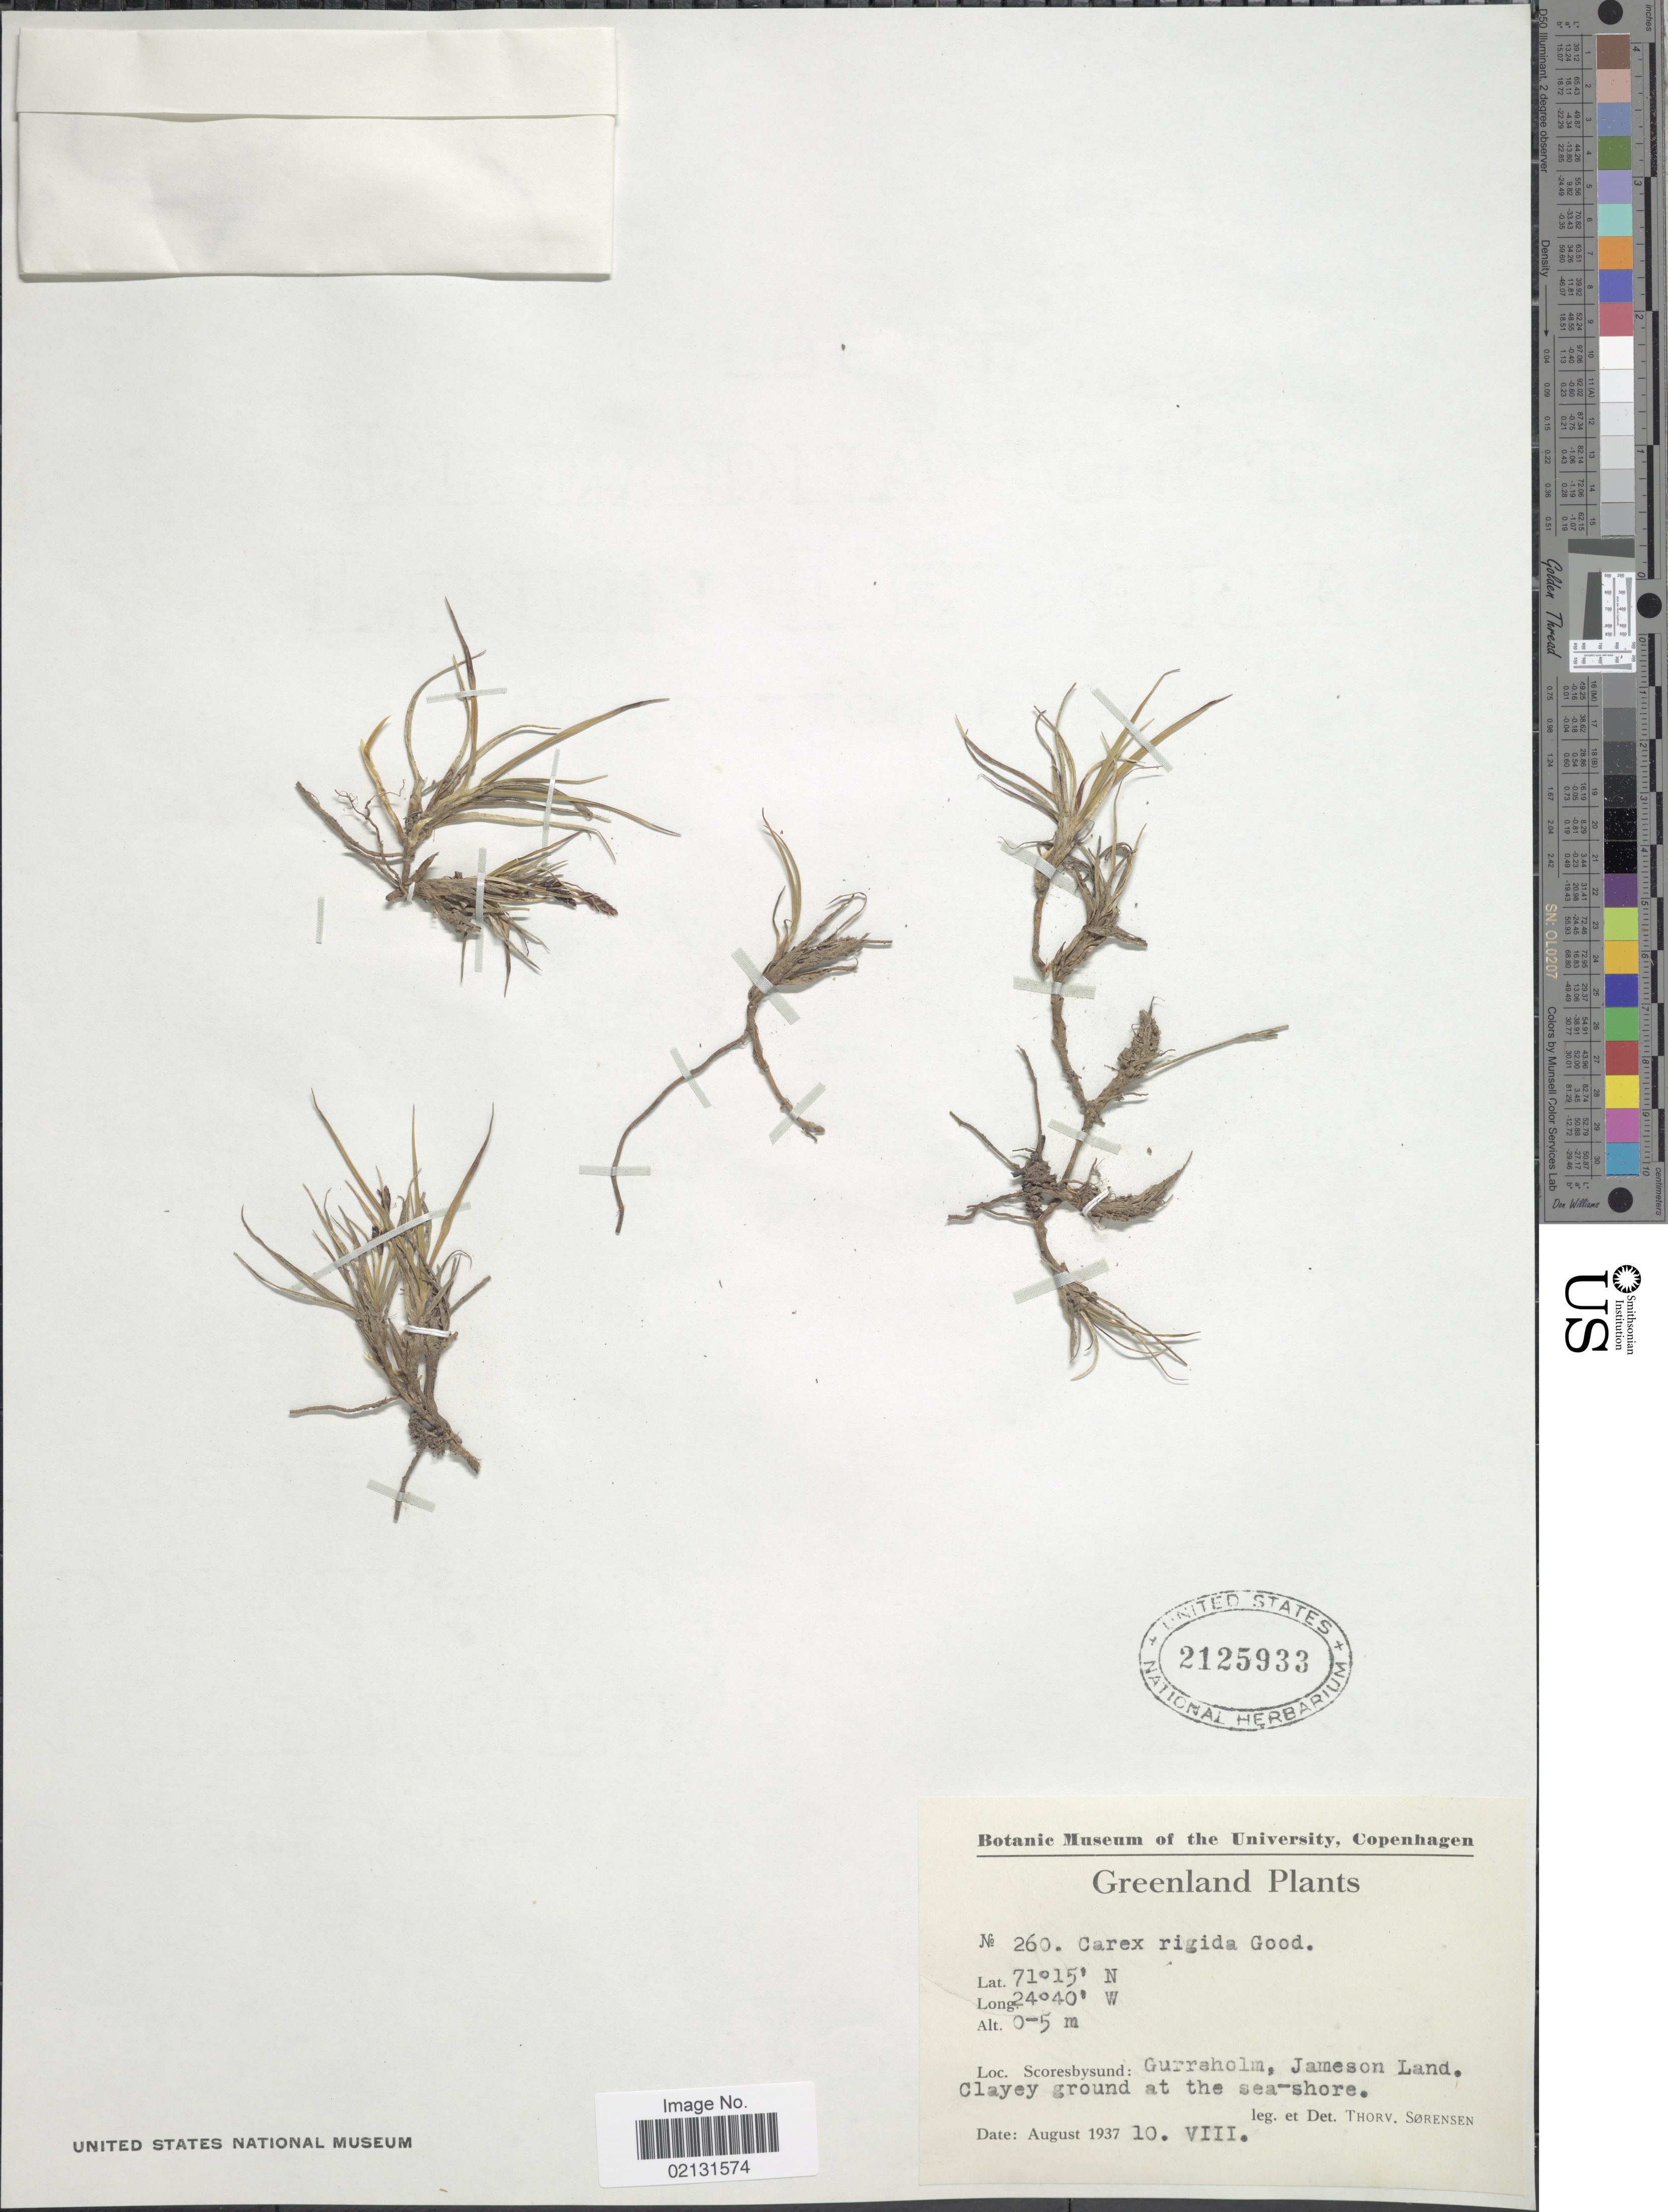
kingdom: Plantae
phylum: Tracheophyta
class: Liliopsida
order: Poales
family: Cyperaceae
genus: Carex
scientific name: Carex bigelowii subsp. bigelowii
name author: Torr. ex Schwein.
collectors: T. Sorensen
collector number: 260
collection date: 1937-08-10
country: Greenland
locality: Scoresbysund: Gurreholm, Jameson Land, Clayey ground at the sea-shore.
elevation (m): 0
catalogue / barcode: US 2125933